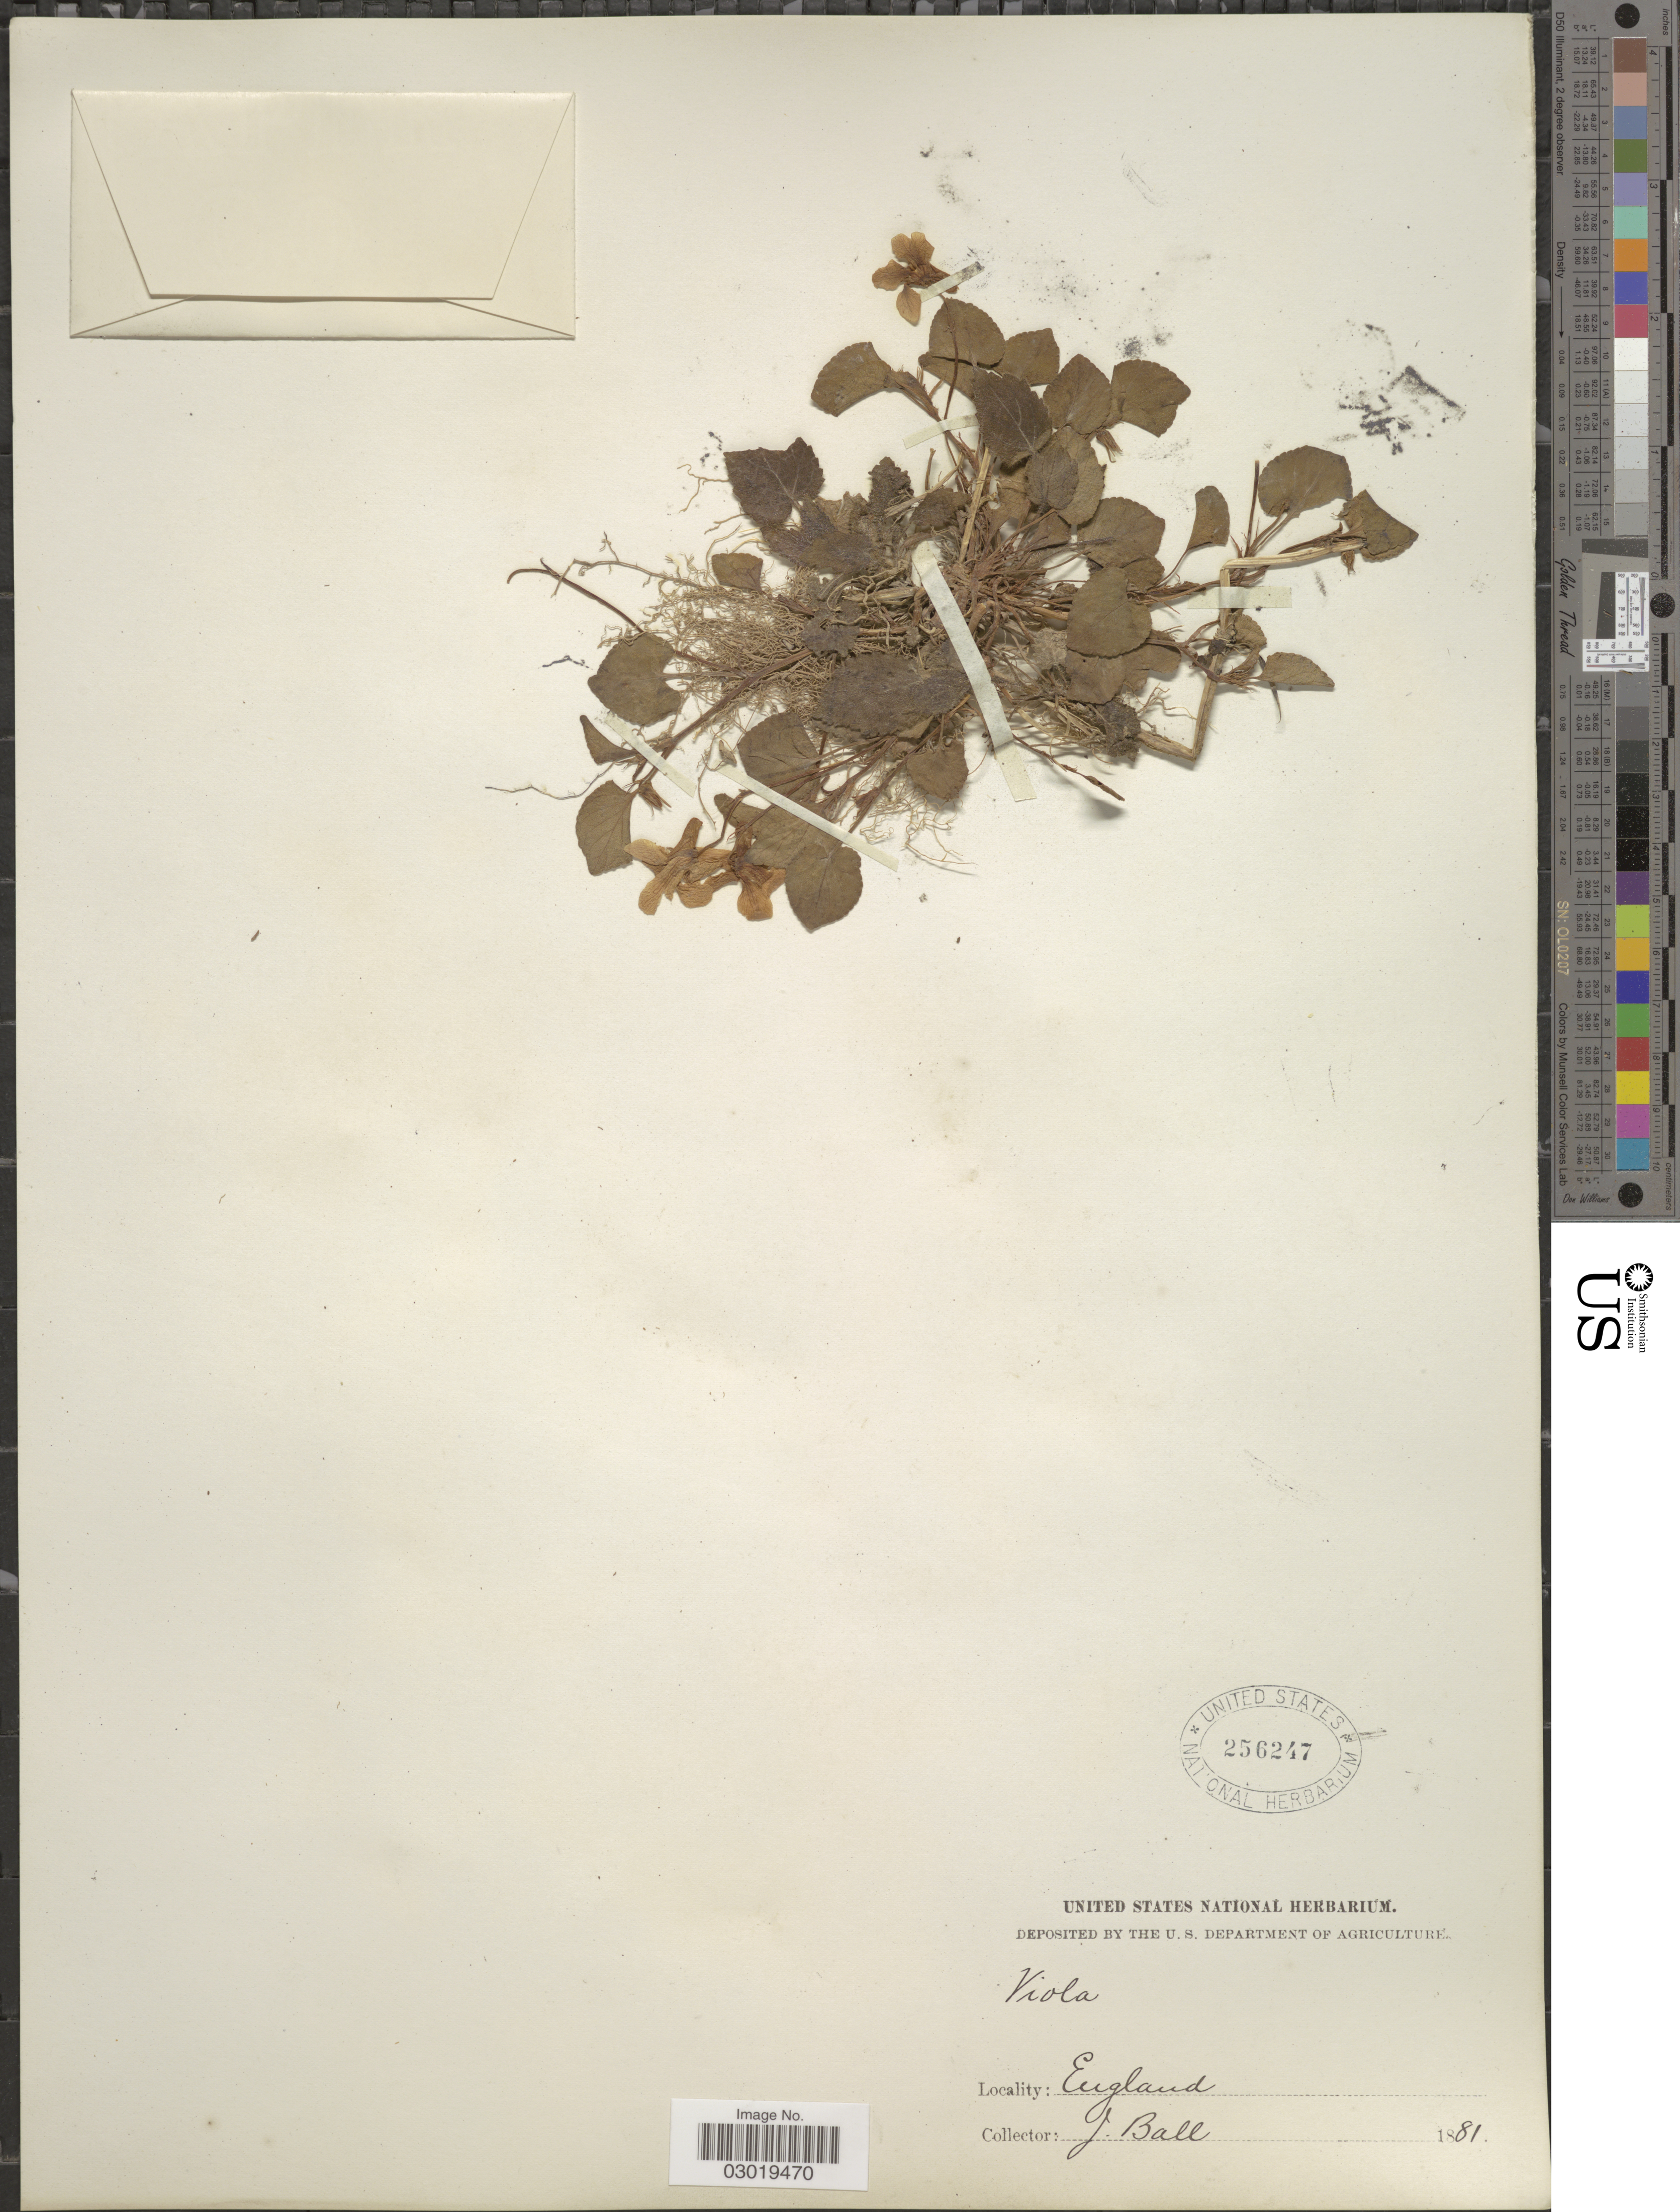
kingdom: Plantae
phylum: Tracheophyta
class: Magnoliopsida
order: Malpighiales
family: Violaceae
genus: Viola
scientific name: Viola sp.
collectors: J. Ball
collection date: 1881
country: United Kingdom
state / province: England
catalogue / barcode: US 256247